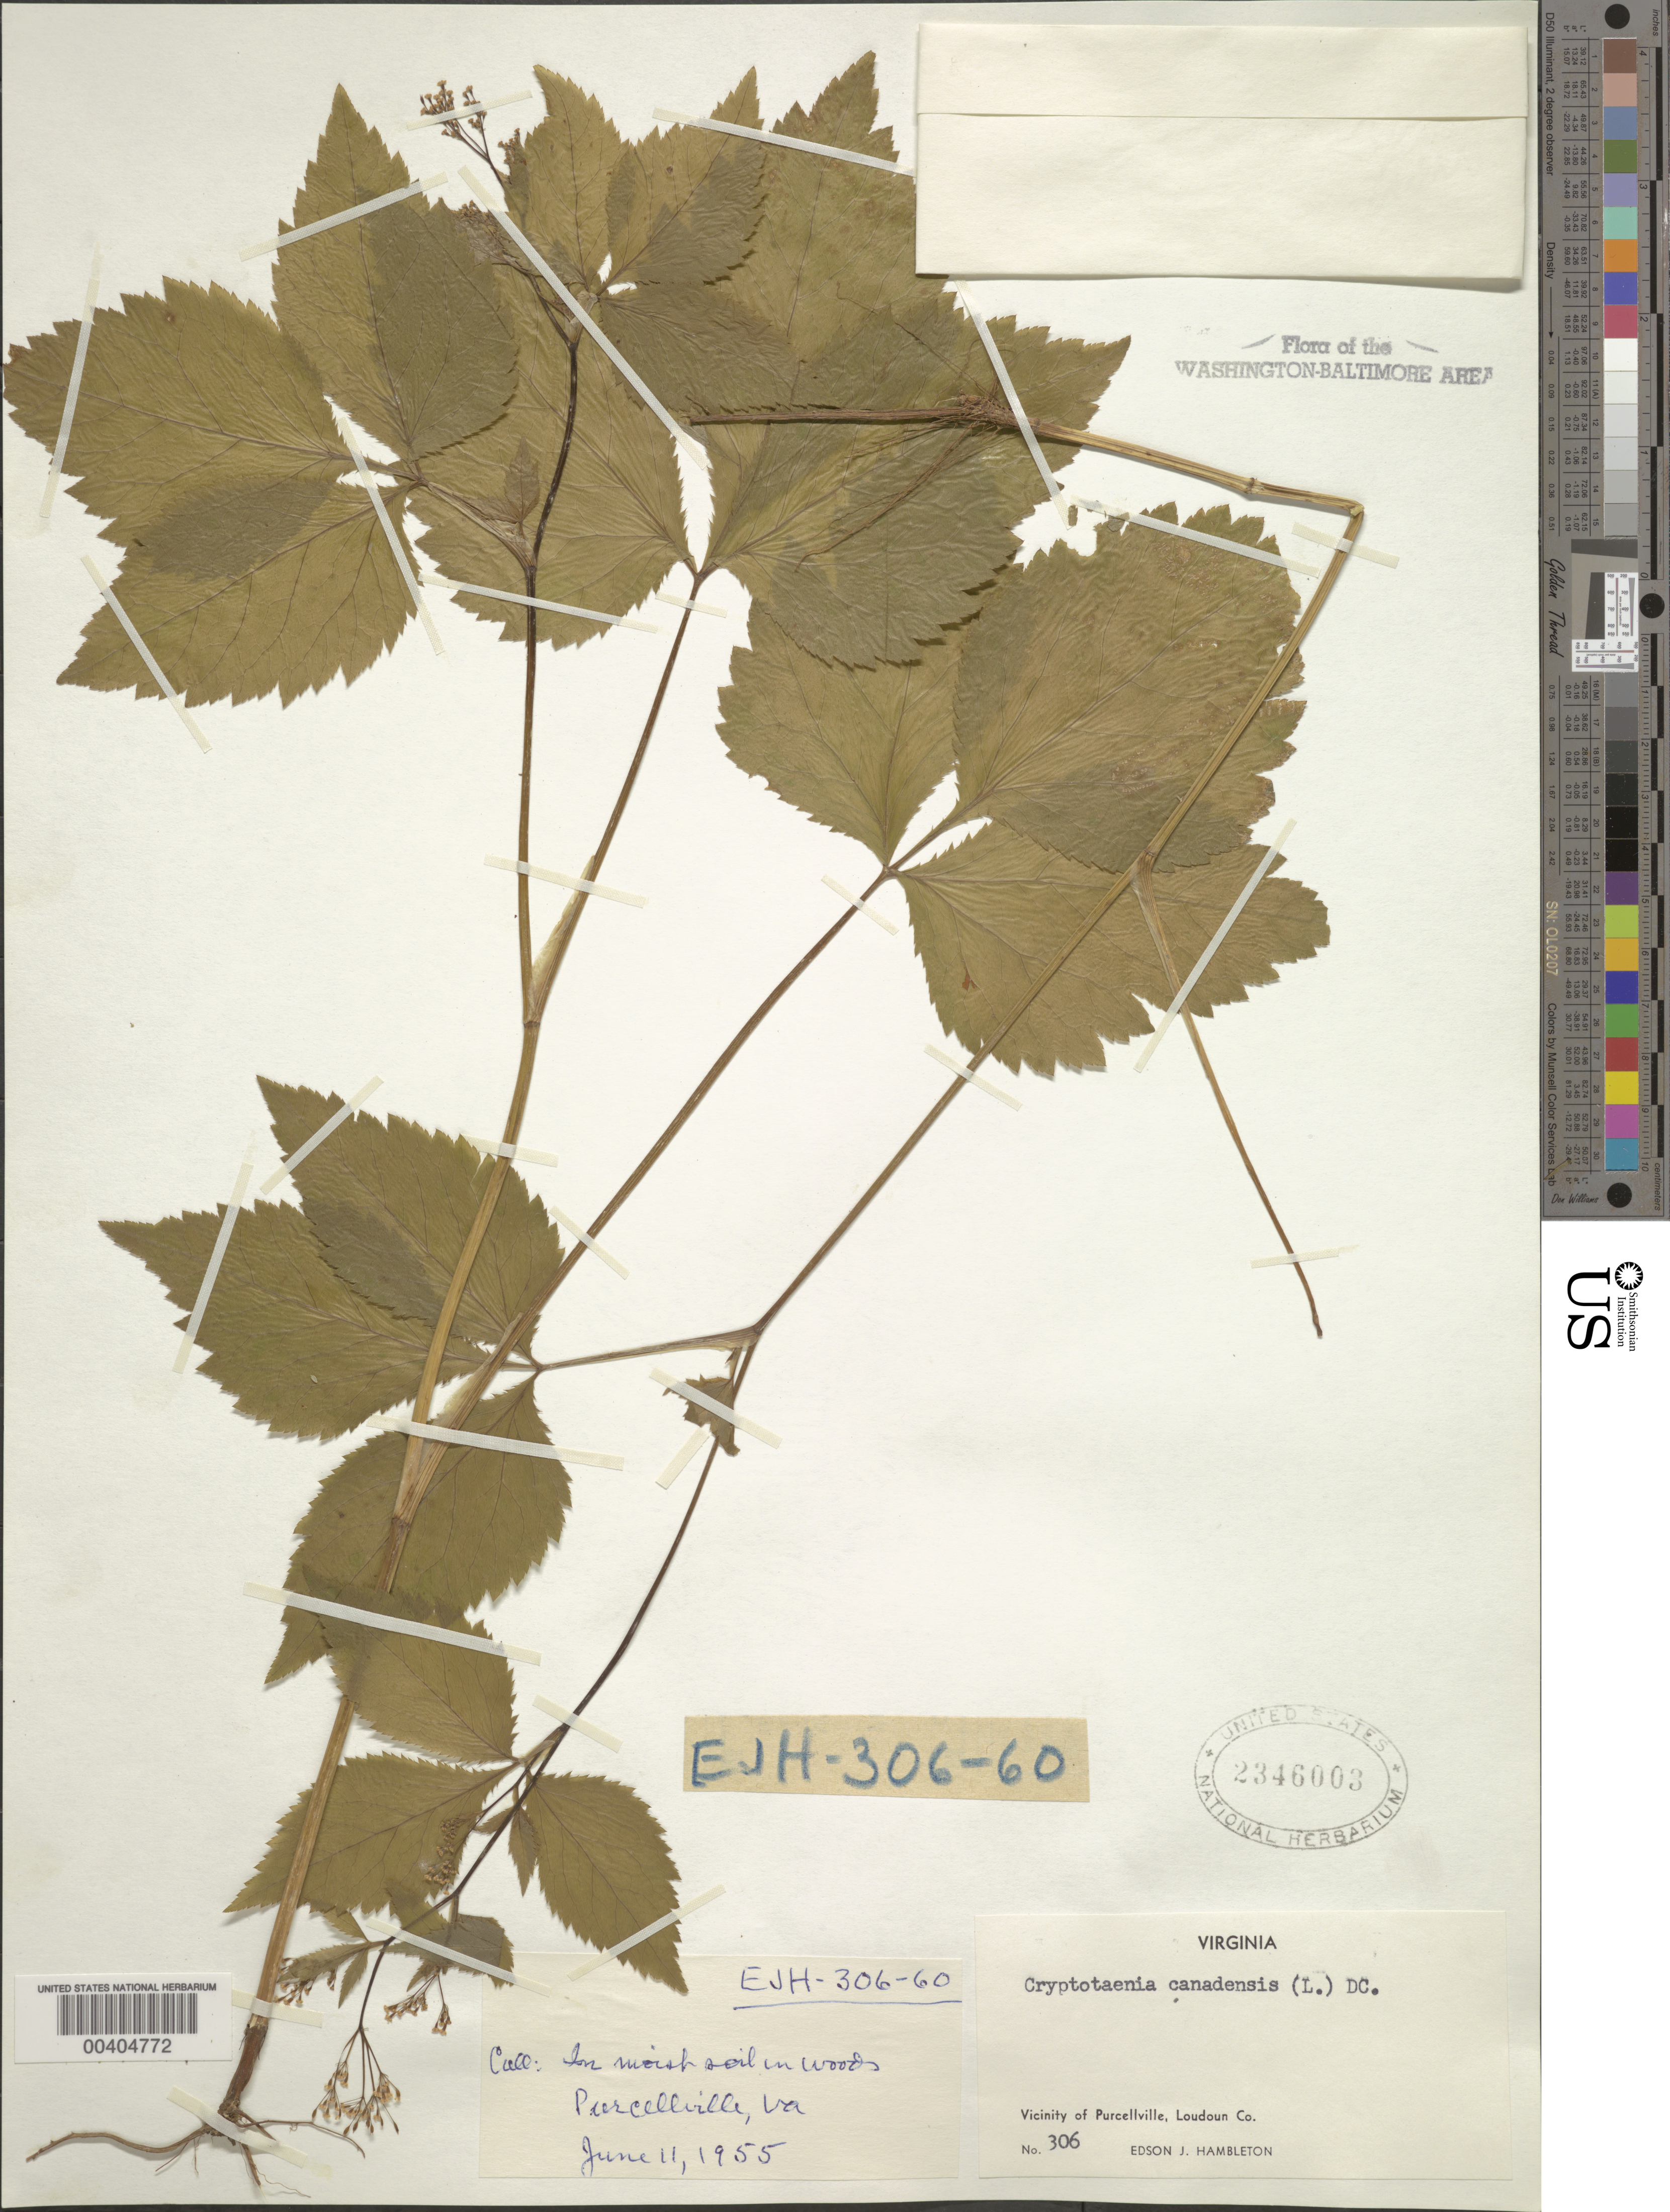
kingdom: Plantae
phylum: Tracheophyta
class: Magnoliopsida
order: Apiales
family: Apiaceae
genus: Cryptotaenia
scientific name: Cryptotaenia canadensis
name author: (L.) DC.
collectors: E. Hambleton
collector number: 306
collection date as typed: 11 Jun 1955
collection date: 1955-06-11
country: United States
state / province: Virginia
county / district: Loudoun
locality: Purcellville vicinity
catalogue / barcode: US 2346003